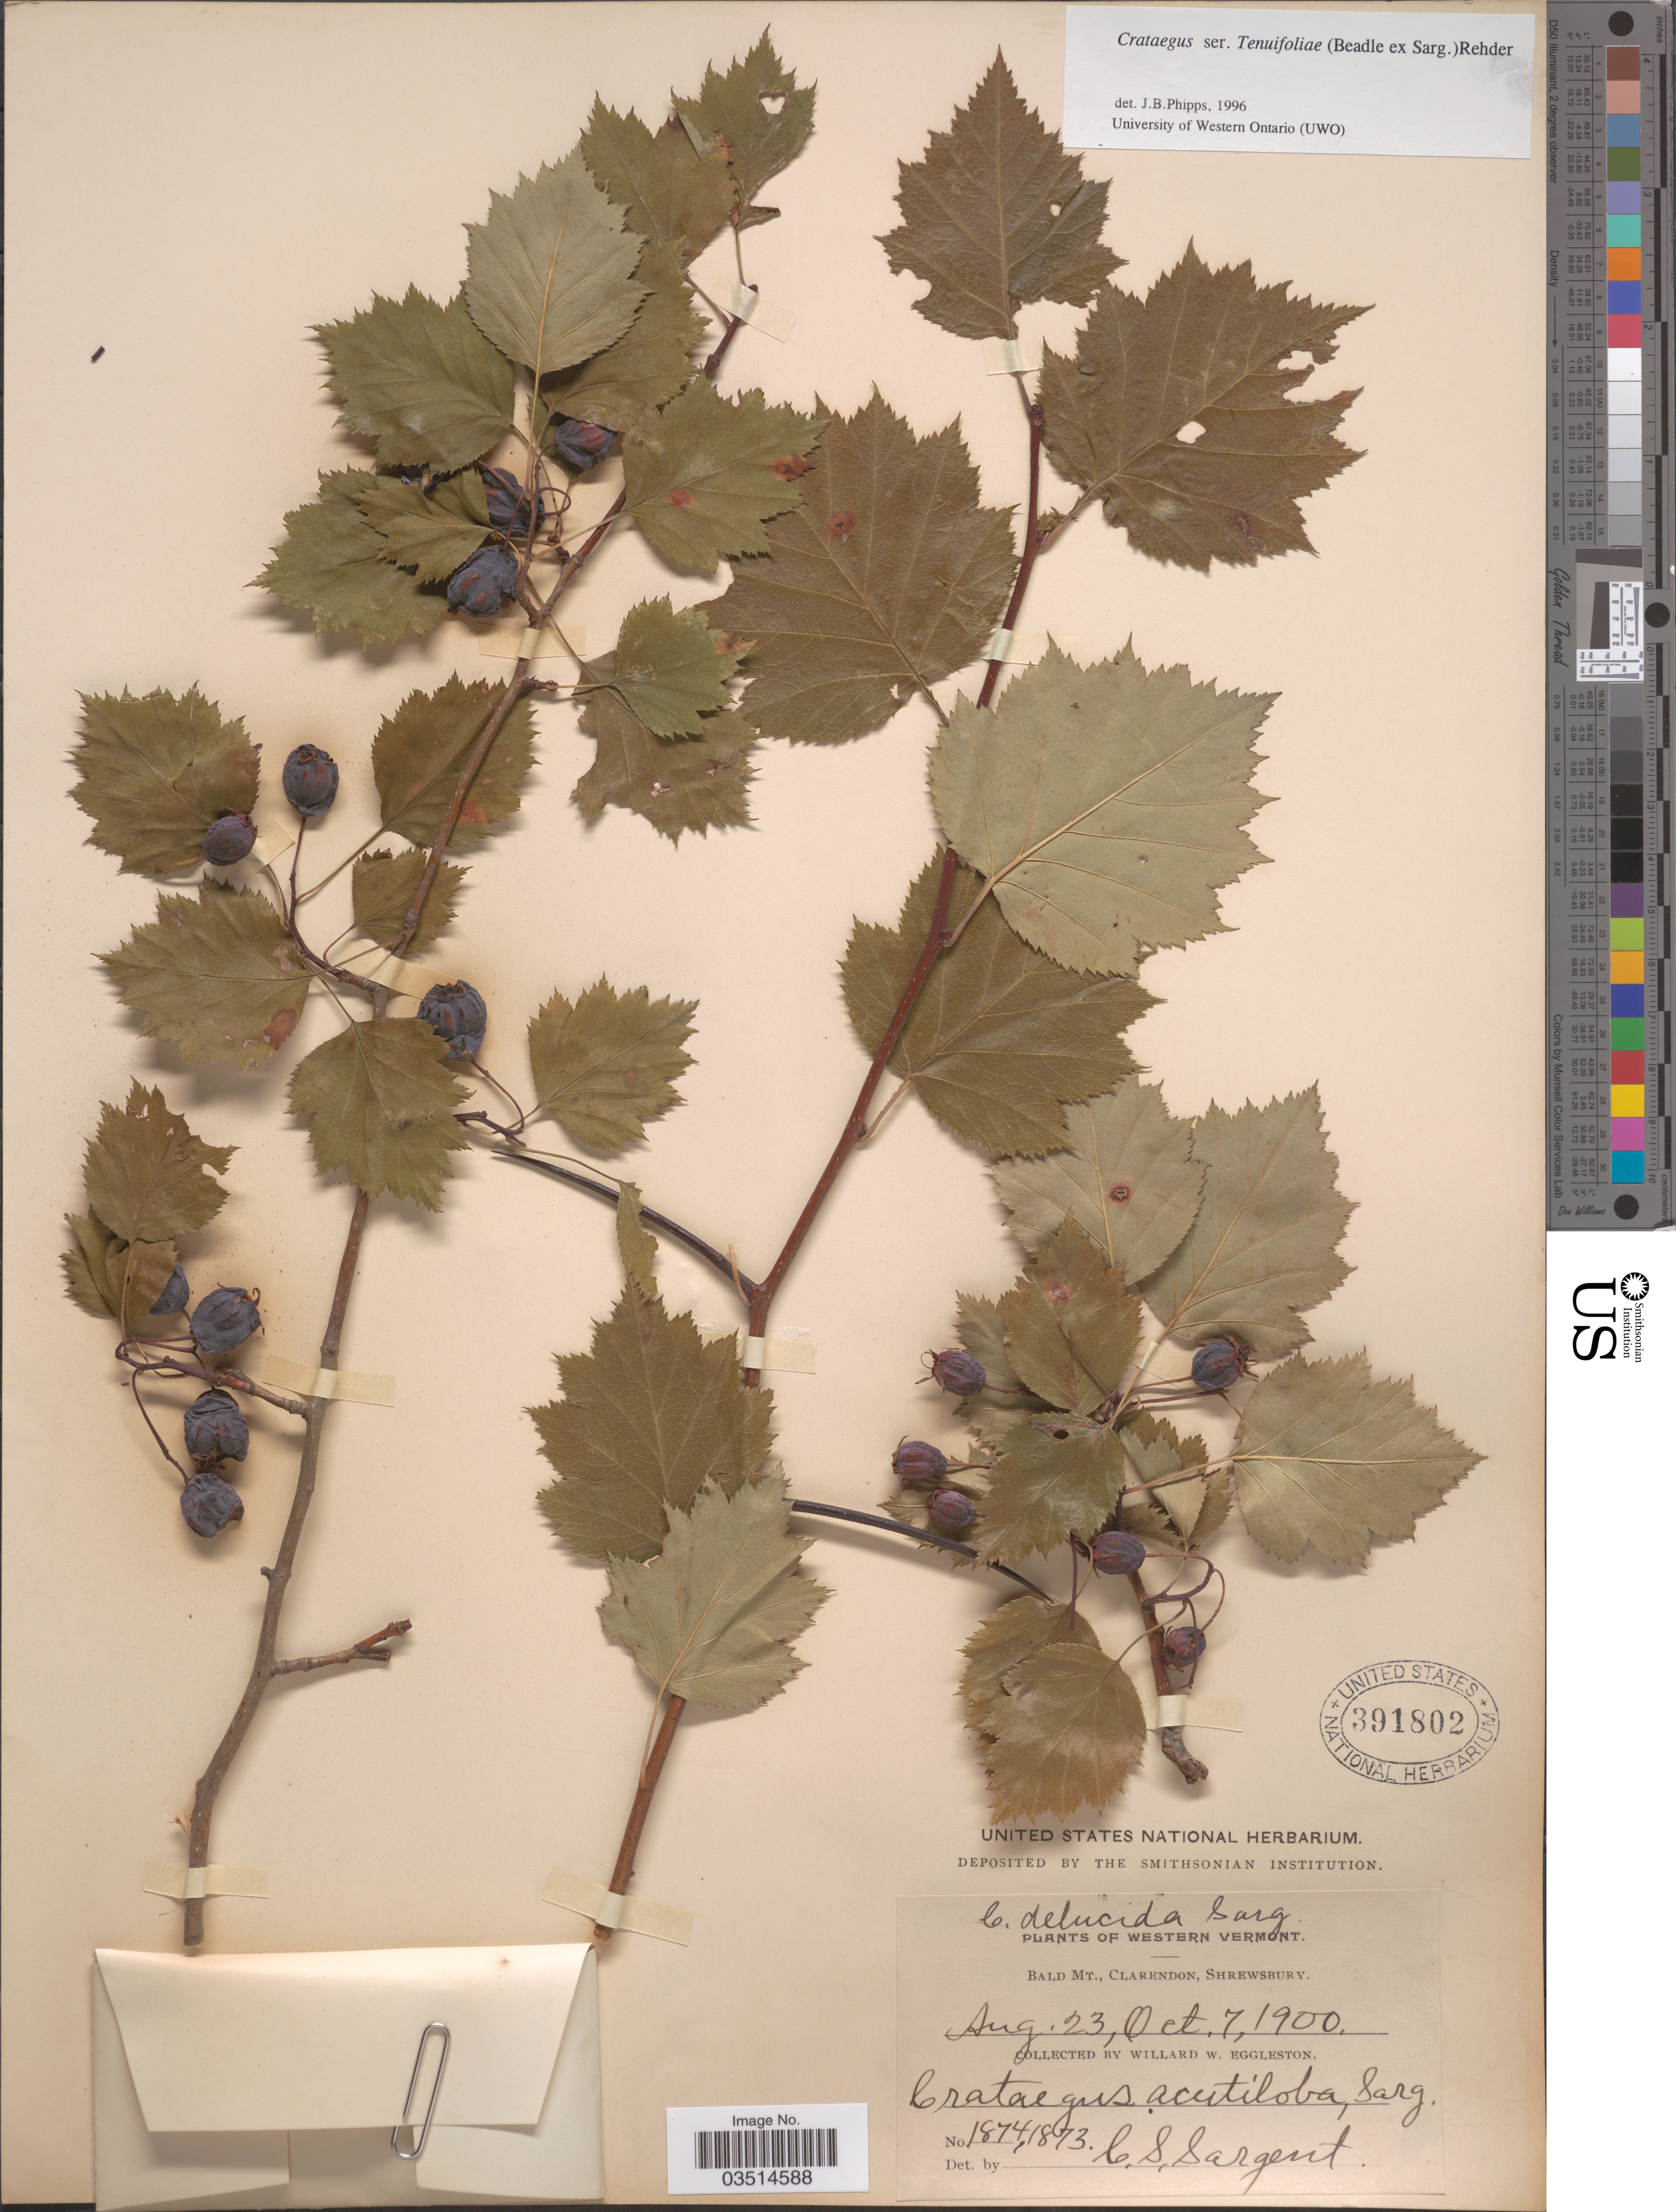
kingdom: Plantae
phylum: Tracheophyta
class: Magnoliopsida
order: Rosales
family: Rosaceae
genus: Crataegus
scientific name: Crataegus delucida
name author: Sarg.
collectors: W. W. Eggleston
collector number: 1874/1873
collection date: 1900-08-23/1900-10-07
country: United States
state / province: Vermont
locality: Western Vermont. Bald Mt., Clarendon, Shrewsbury.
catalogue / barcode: US 391802